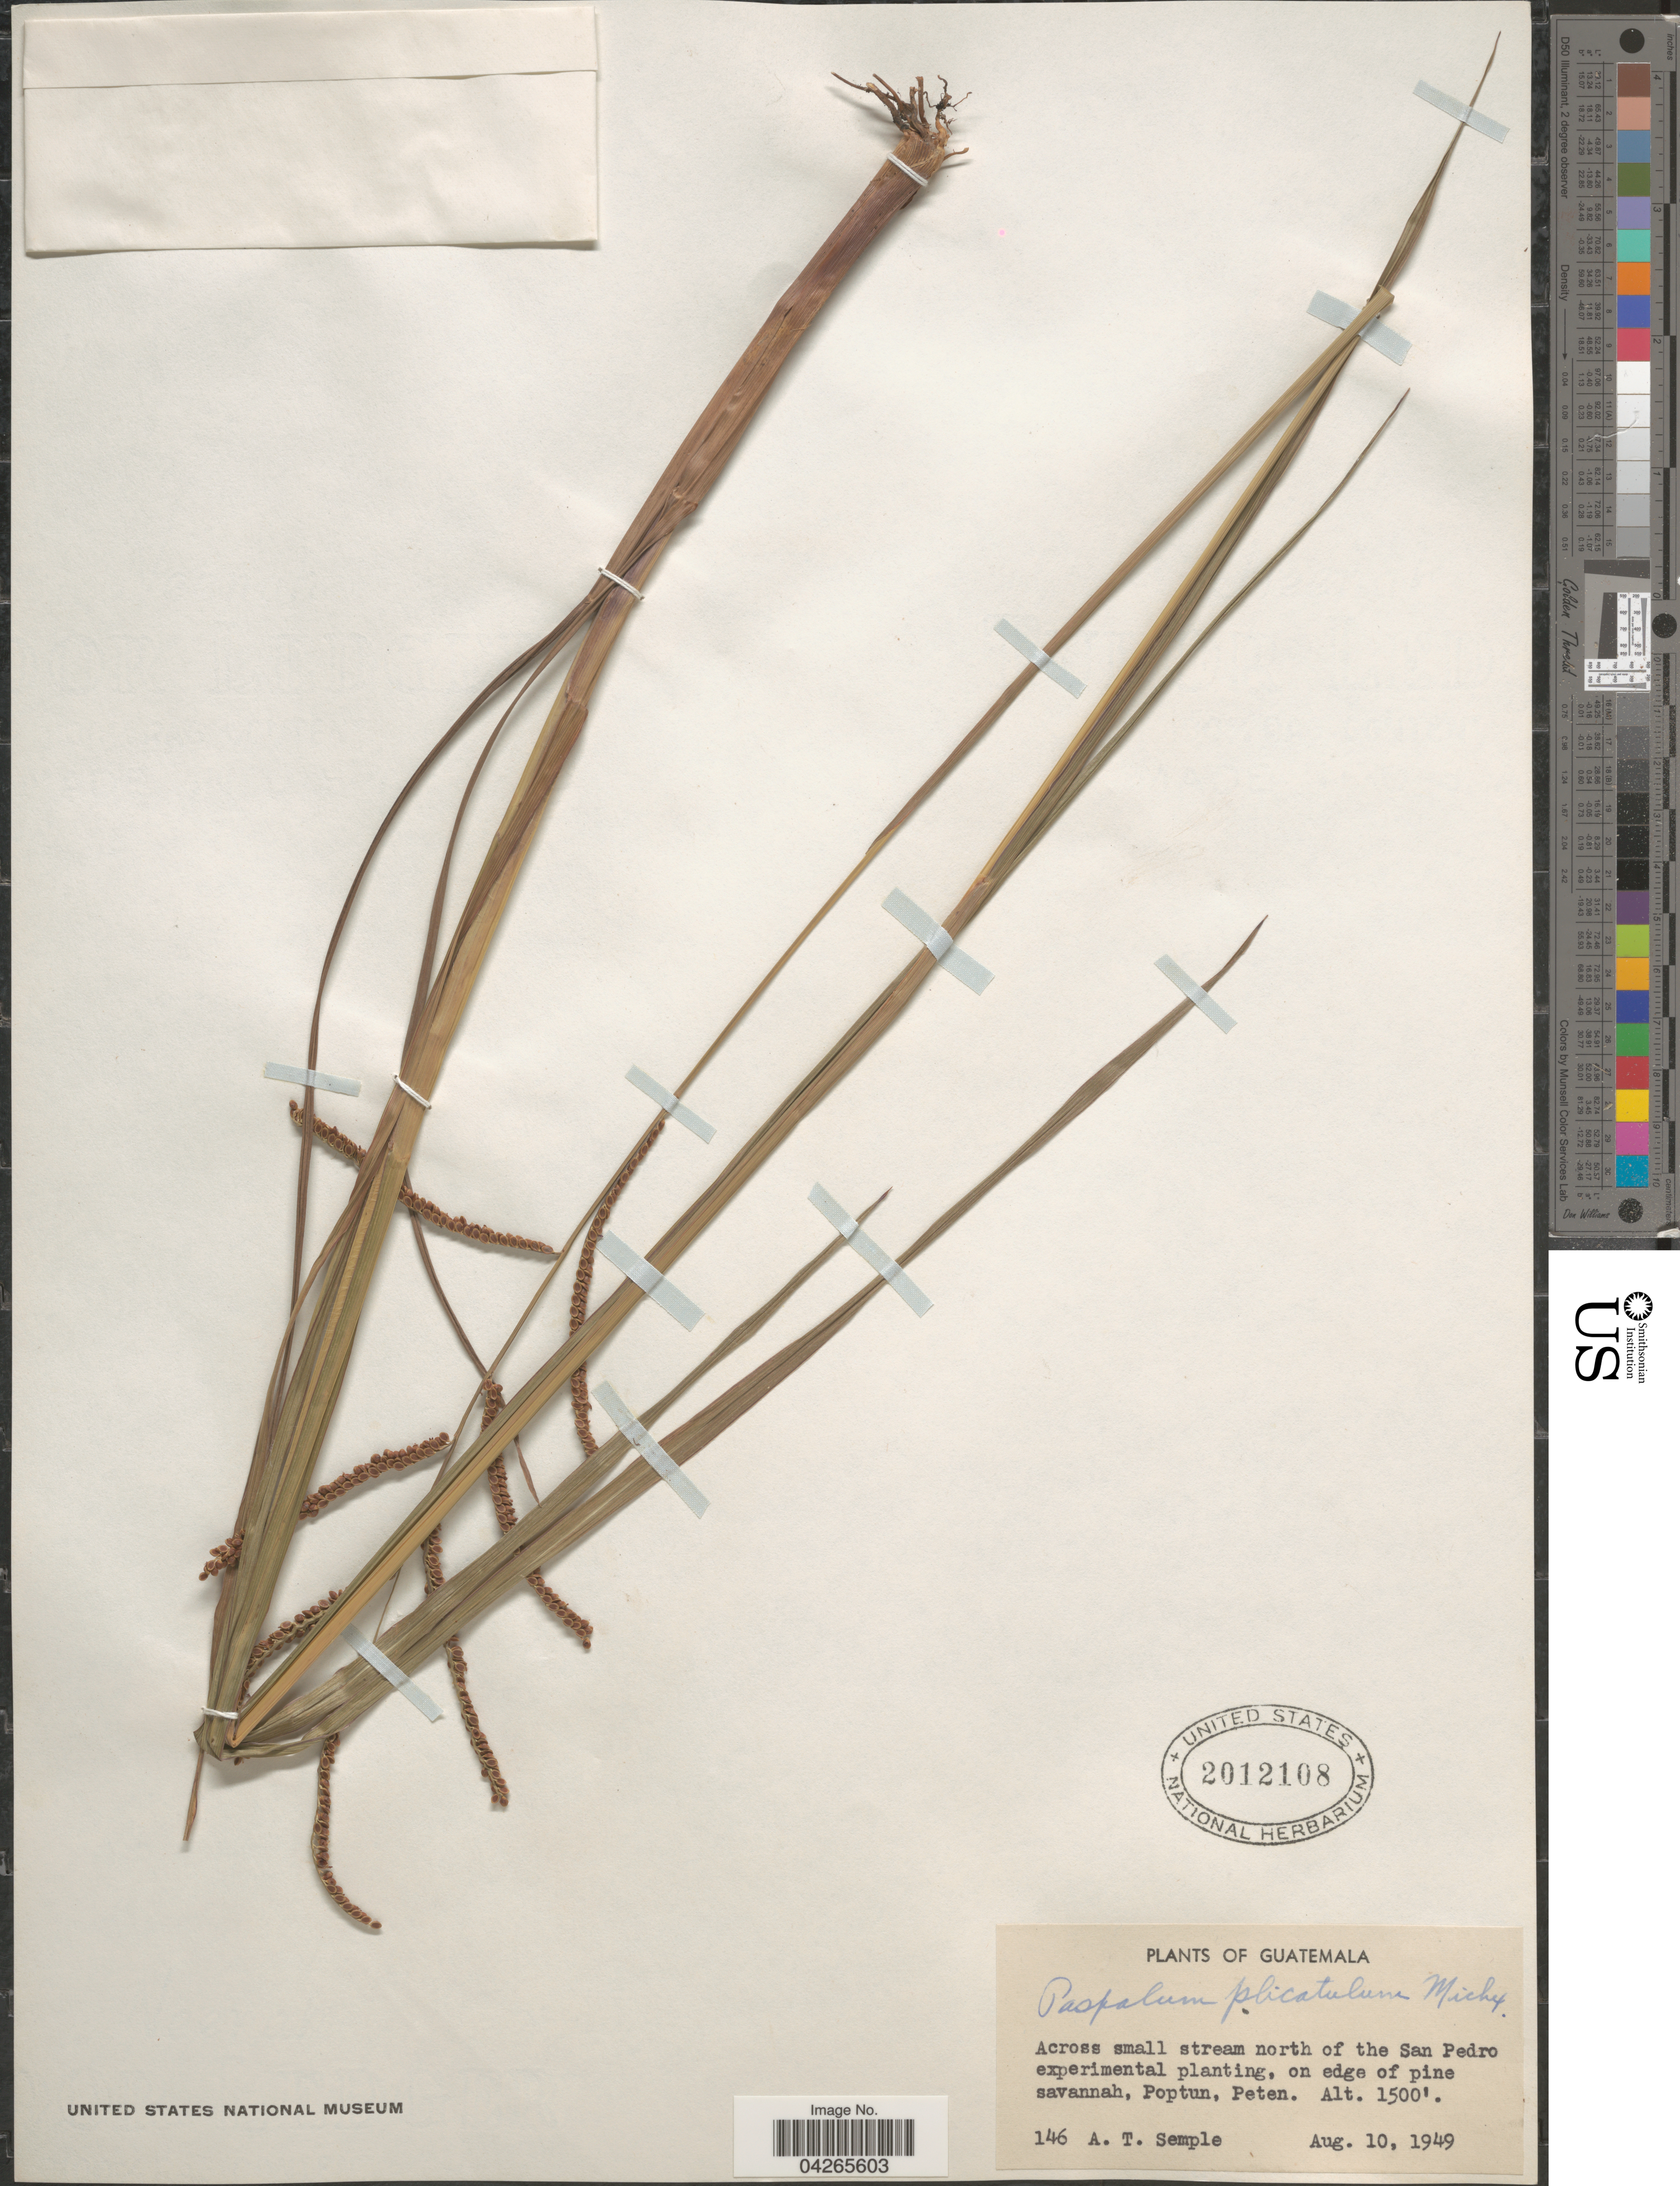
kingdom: Plantae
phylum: Tracheophyta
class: Liliopsida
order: Poales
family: Poaceae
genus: Paspalum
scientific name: Paspalum plicatulum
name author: Michx.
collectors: A. Semple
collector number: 146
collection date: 1949-08-10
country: Guatemala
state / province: El Peten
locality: Across small stream north of the San Pedro experimental planting, on edge of pine savannah, Poptun.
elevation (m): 457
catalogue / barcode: US 2012108